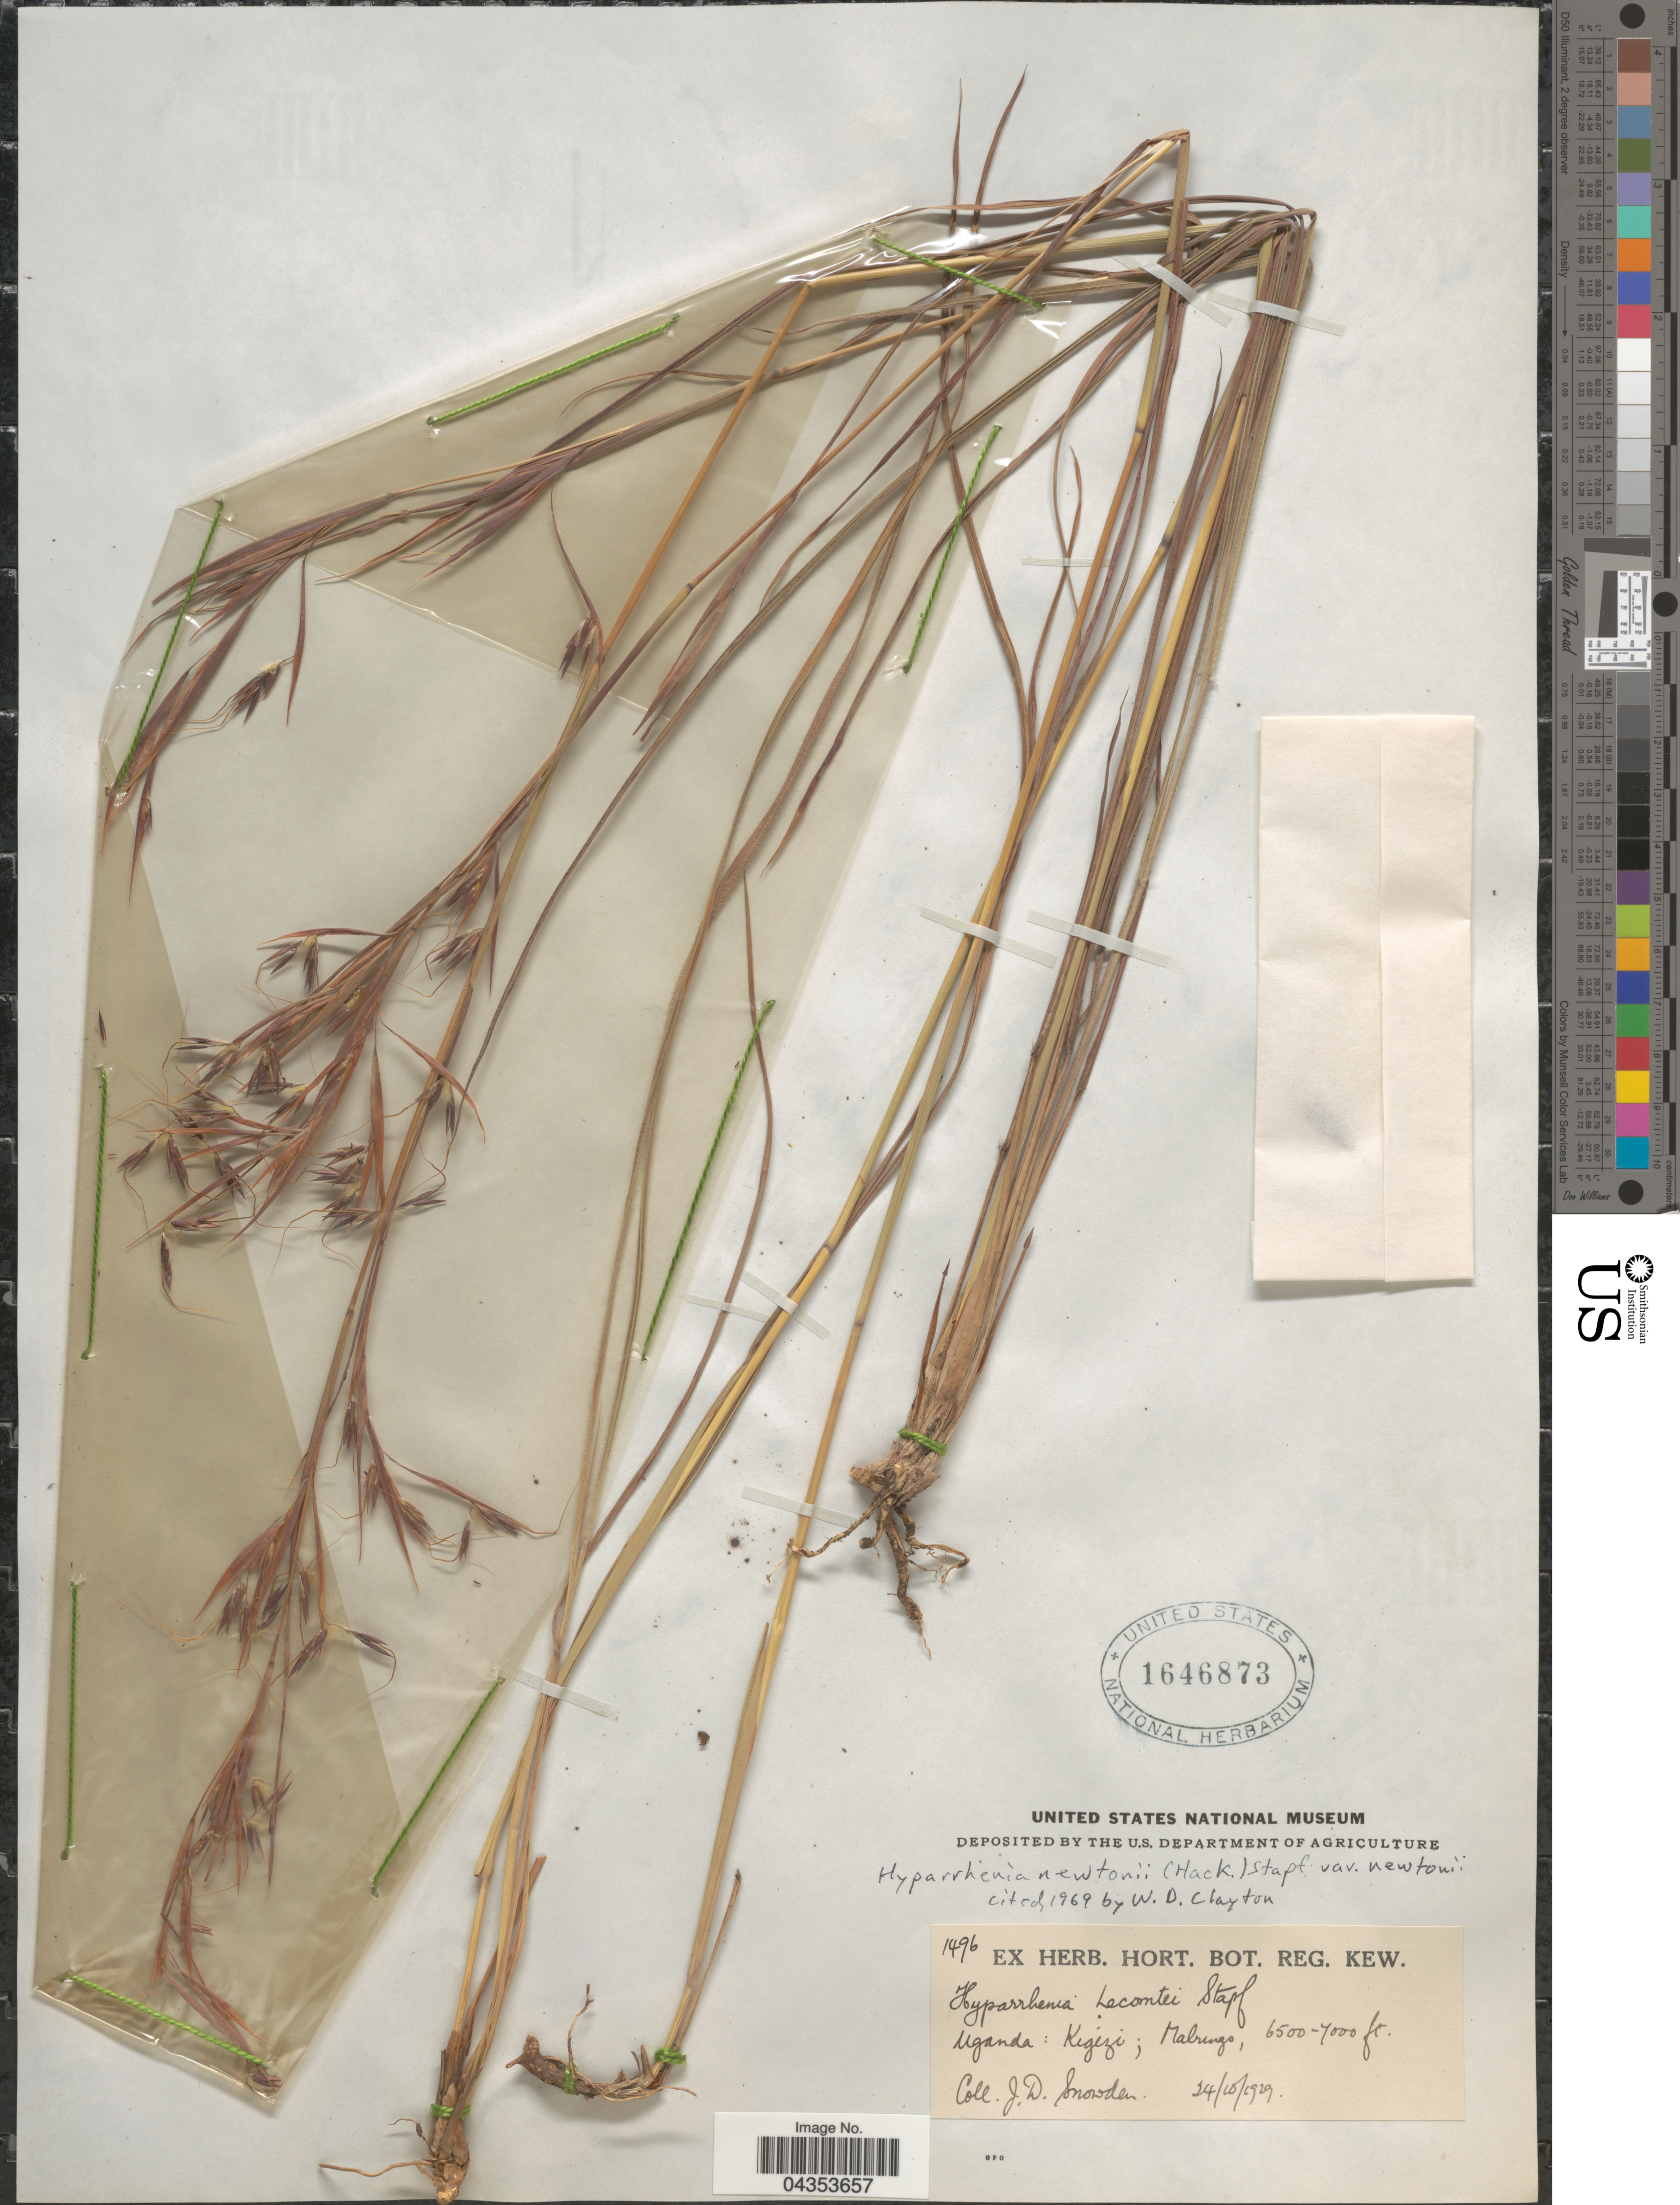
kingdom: Plantae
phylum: Tracheophyta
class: Liliopsida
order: Poales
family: Poaceae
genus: Hyparrhenia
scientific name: Hyparrhenia newtonii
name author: (Hack.) Staf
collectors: J. Snowden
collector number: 1496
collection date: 1929-10-24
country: Uganda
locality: Kigezi; Mabungo.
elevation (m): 1981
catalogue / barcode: US 1646873